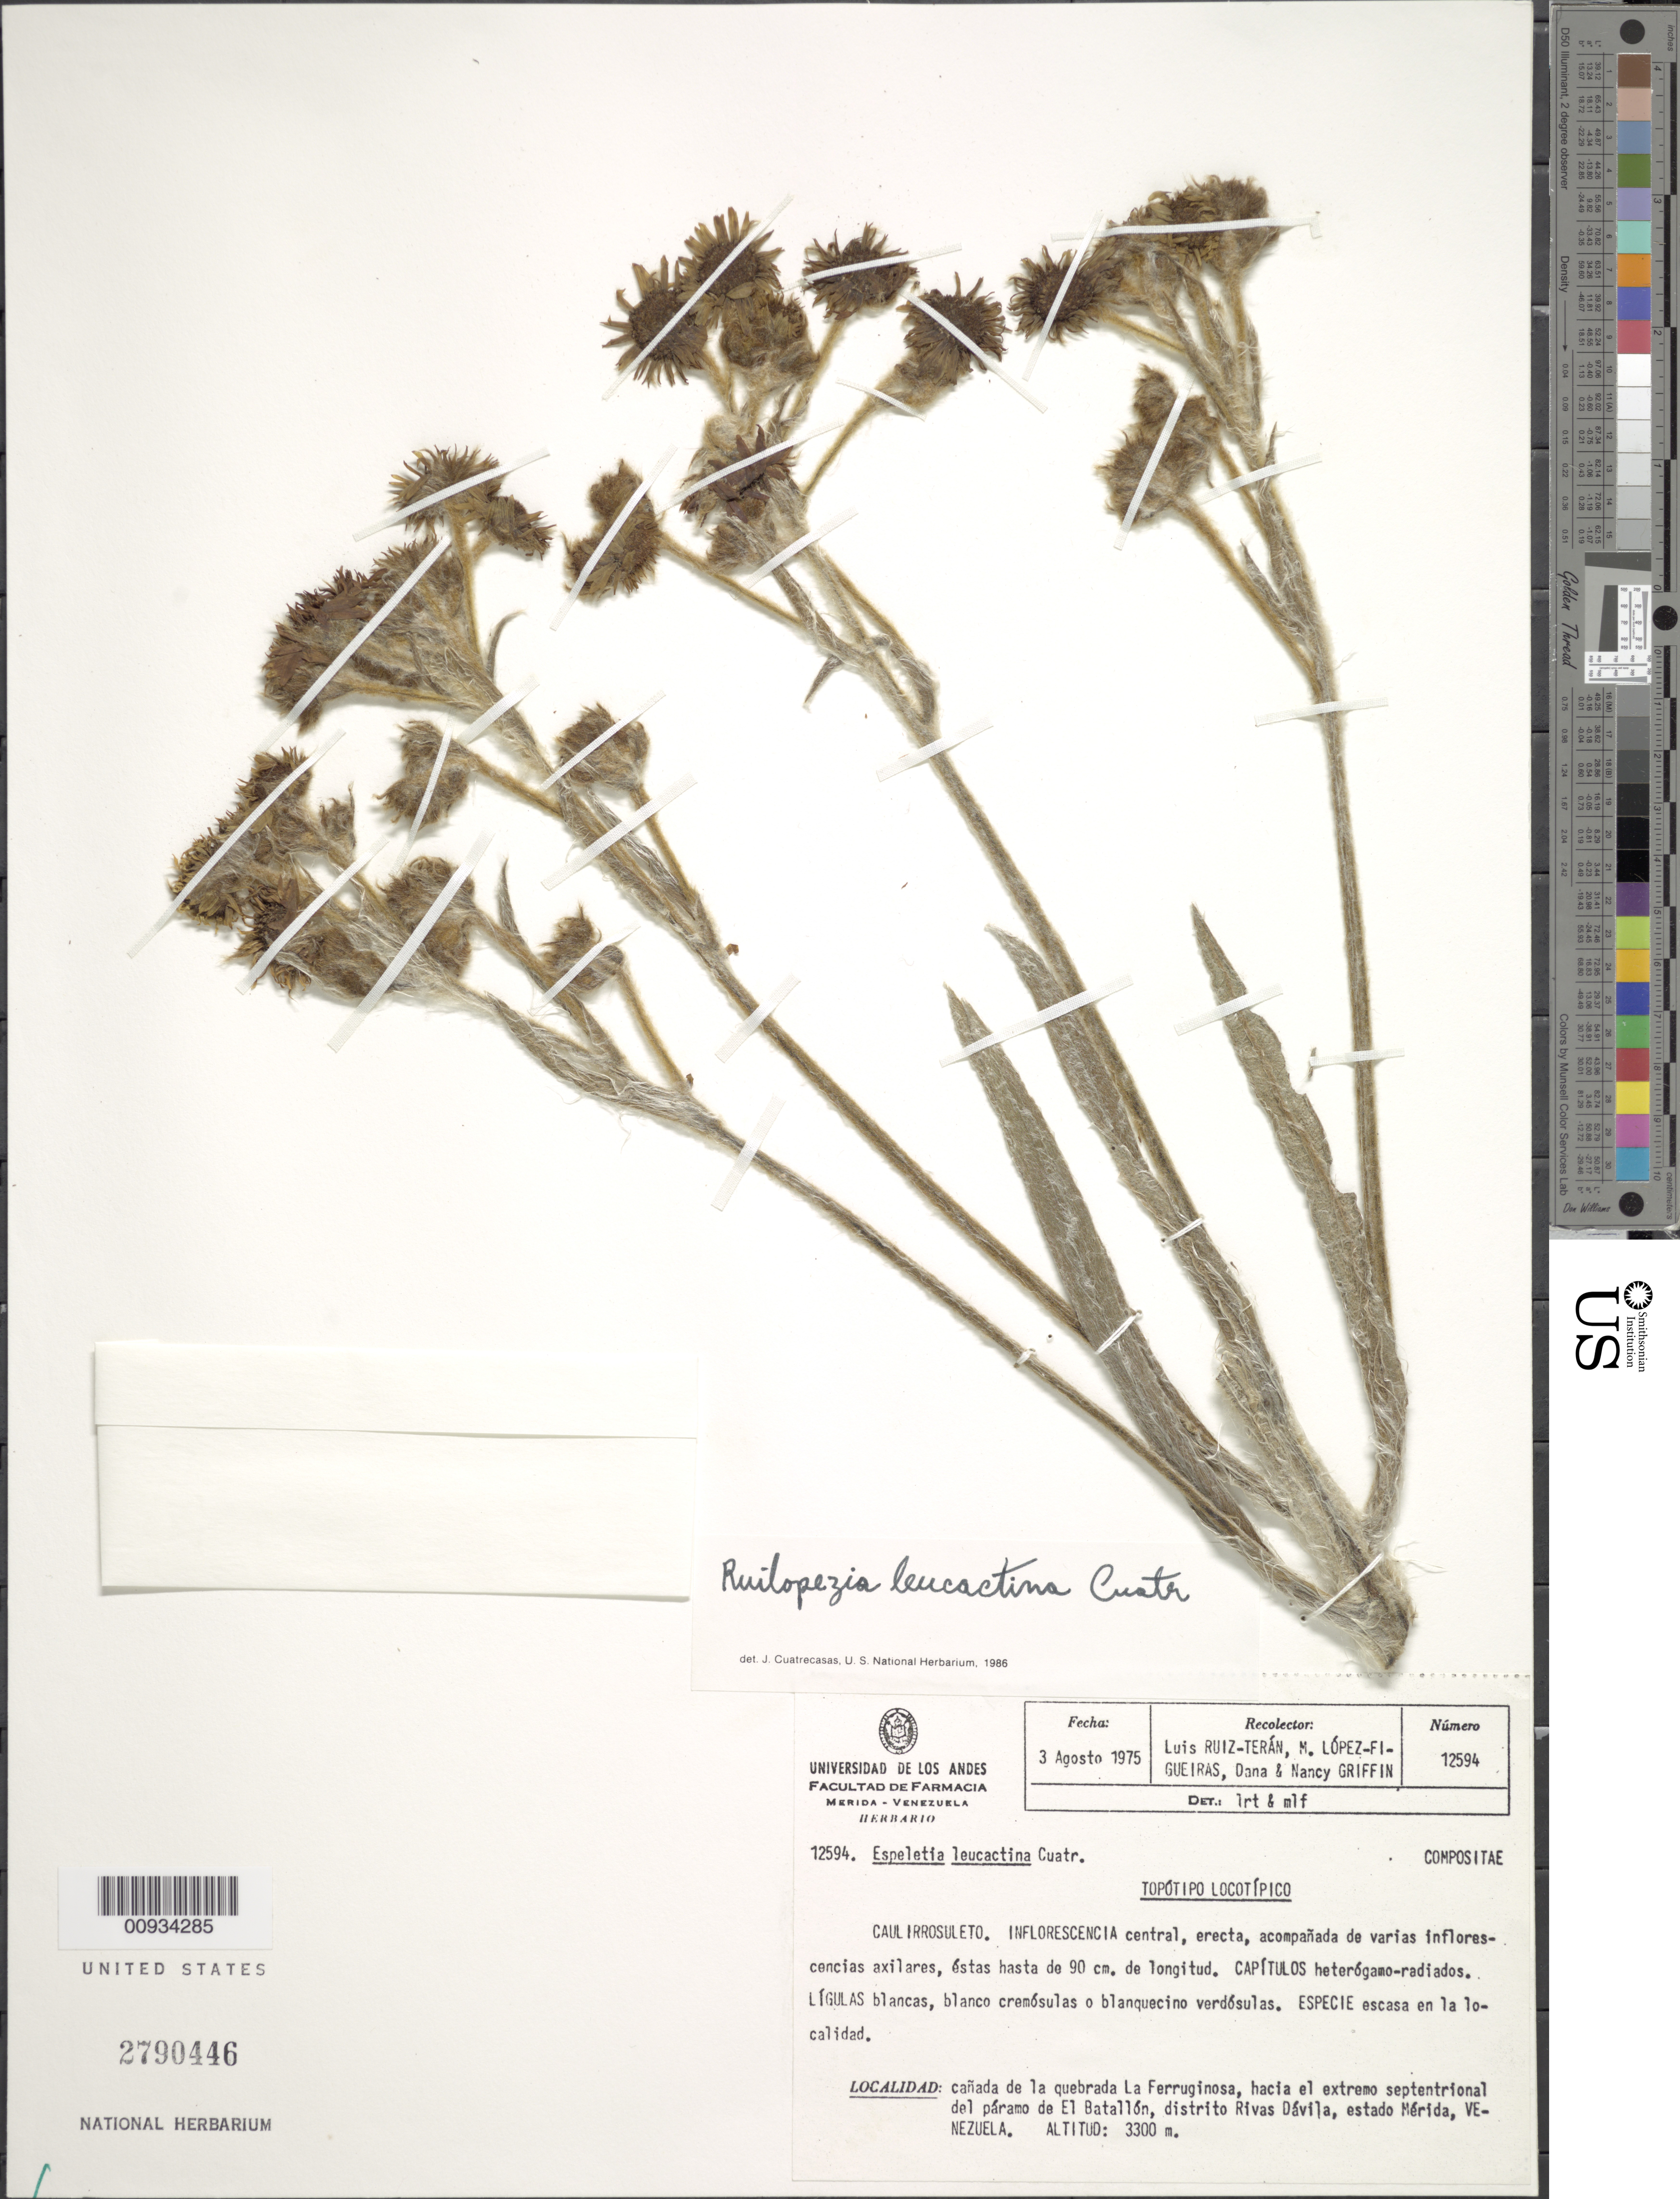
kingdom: Plantae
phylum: Tracheophyta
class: Magnoliopsida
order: Asterales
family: Asteraceae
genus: Ruilopezia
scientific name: Ruilopezia leucactina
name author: (Cuatrec.) Cuatrec.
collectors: L. E. Ruíz-Terán, M. López Figueiras, D. G. Griffin & N. Griffin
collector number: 12594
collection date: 1975-08-03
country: Venezuela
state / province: Mérida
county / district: Rivas Dávila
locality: Páramo del Batallón. Cañada de la quebrada La Ferruginosa, hacia el extremo septentrional del páramo de El Batallón.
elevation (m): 3300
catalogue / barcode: US 2790446